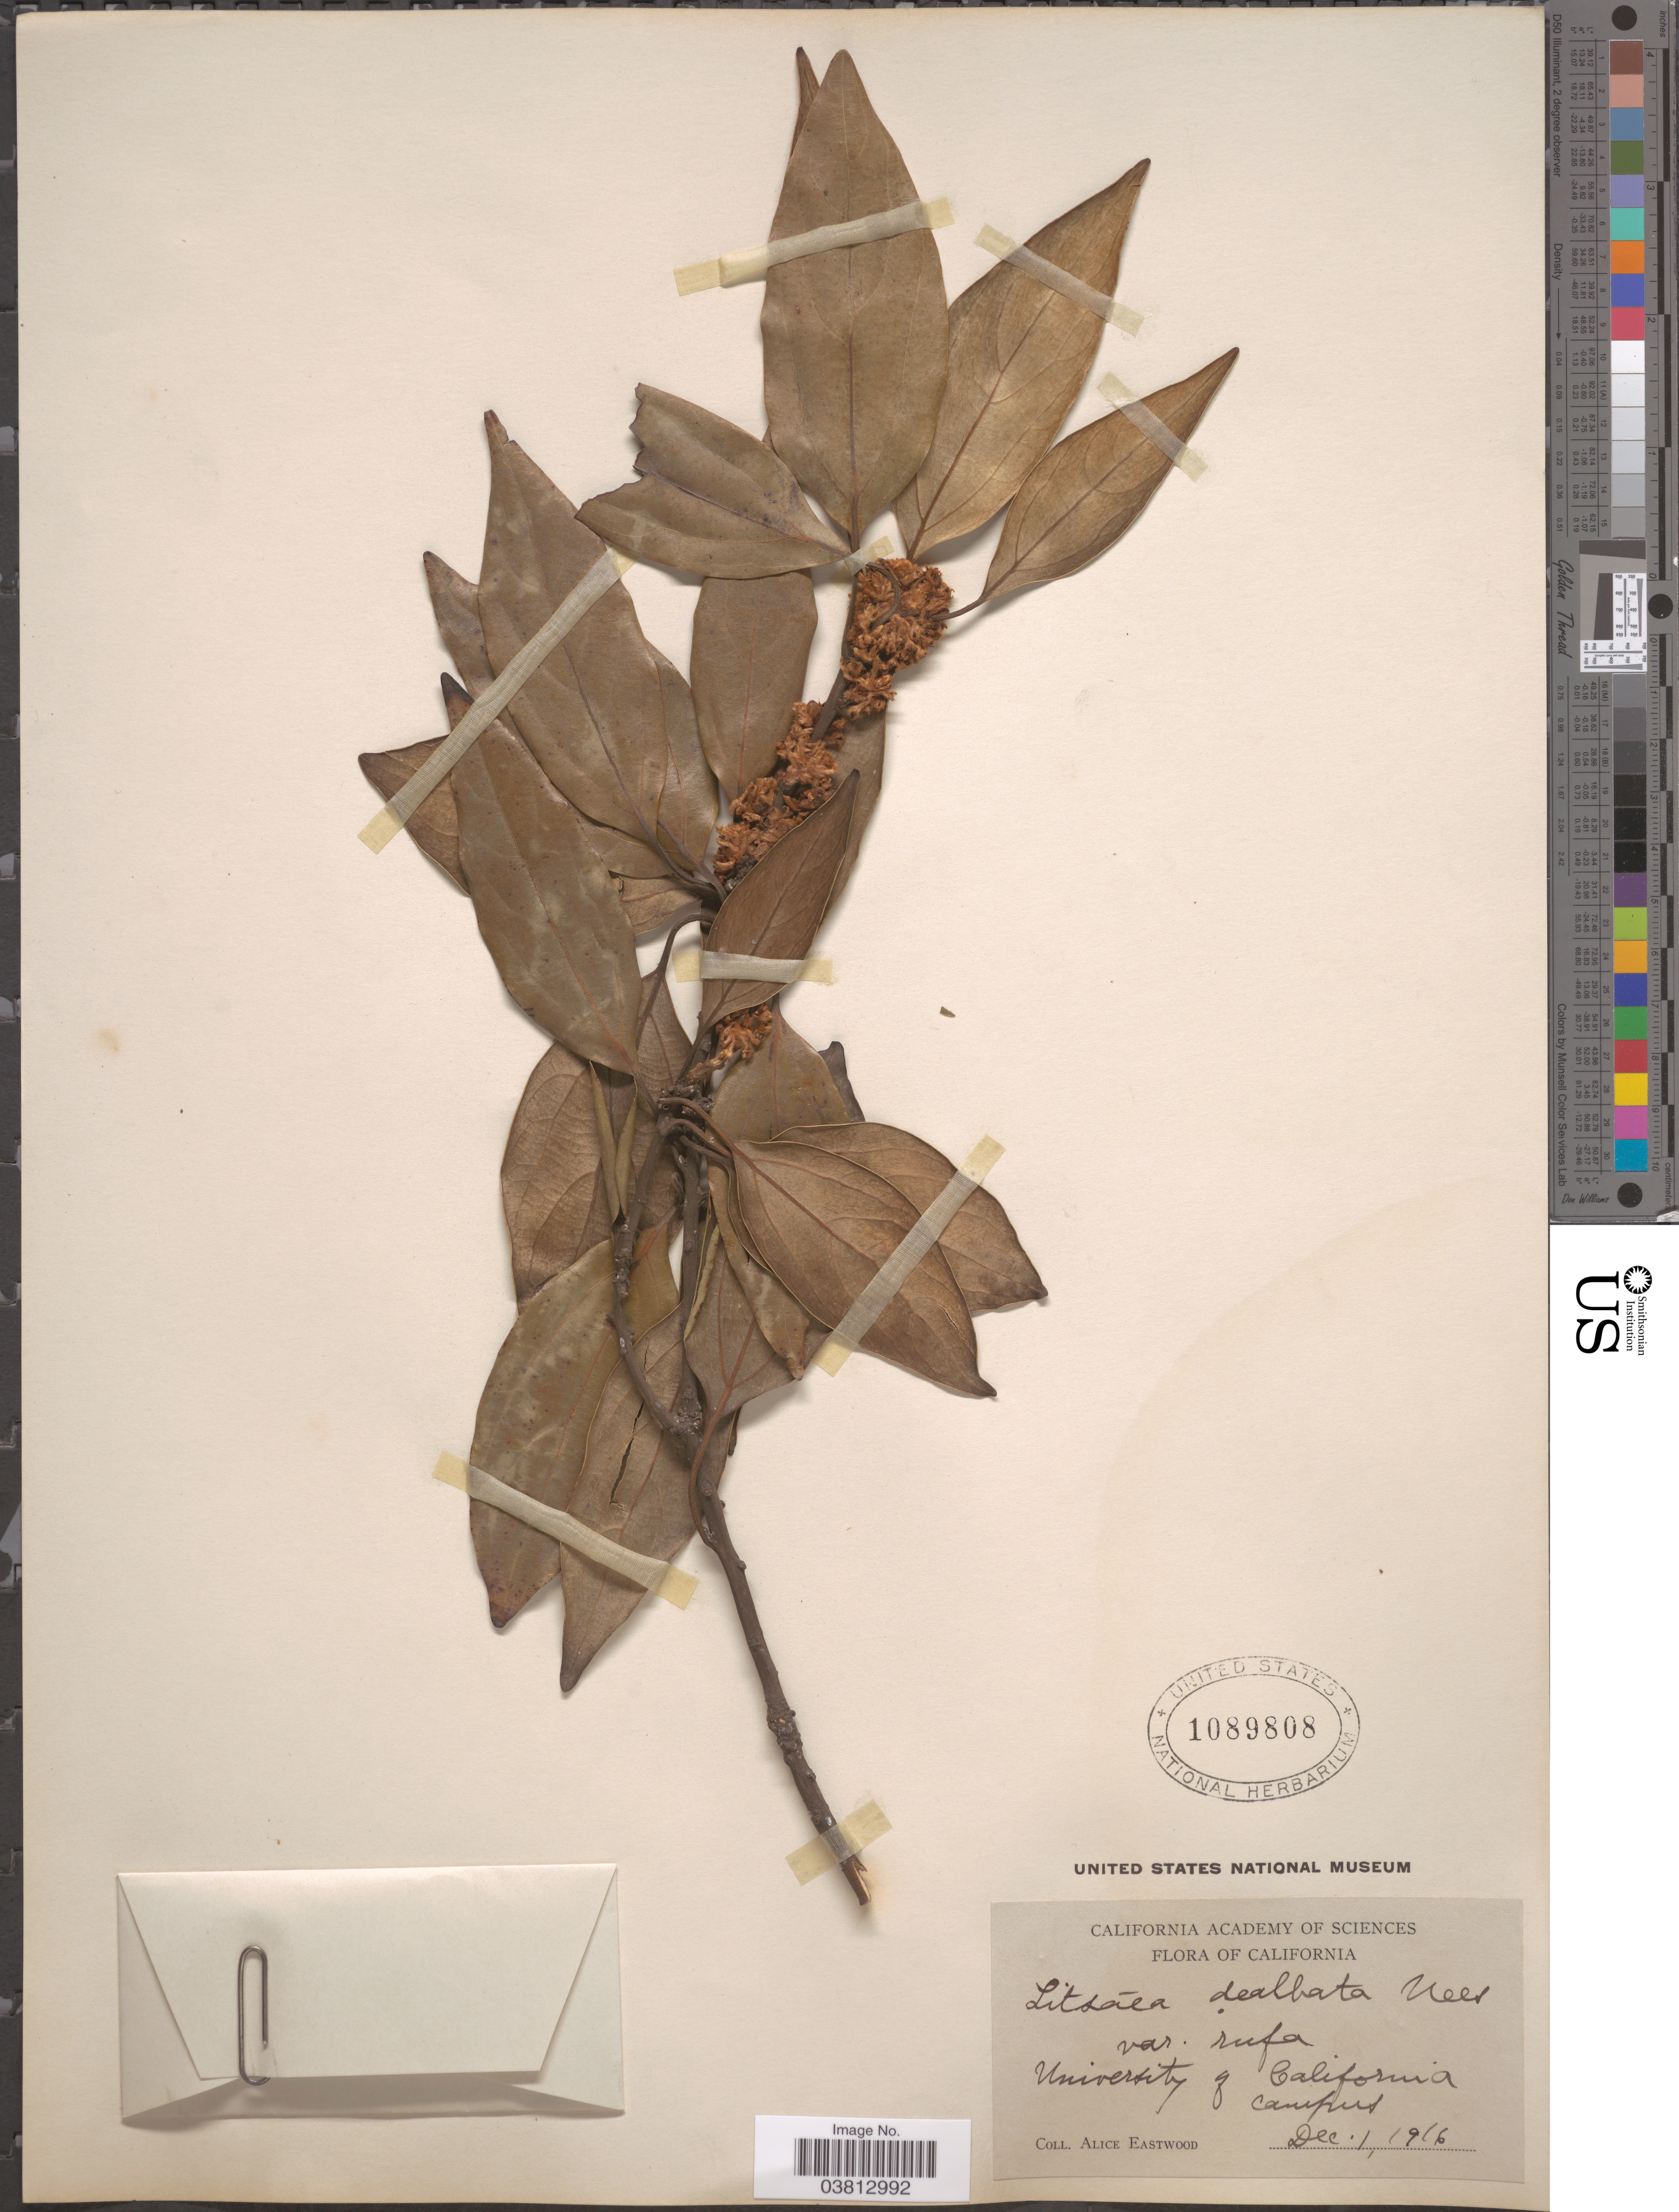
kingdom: Plantae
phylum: Tracheophyta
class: Magnoliopsida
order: Laurales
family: Lauraceae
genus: Litsea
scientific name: Litsea dealbata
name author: (R. Br.) Nees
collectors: A. Eastwood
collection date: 1916-12-01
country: United States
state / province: California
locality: University of California Campus.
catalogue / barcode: US 1089808